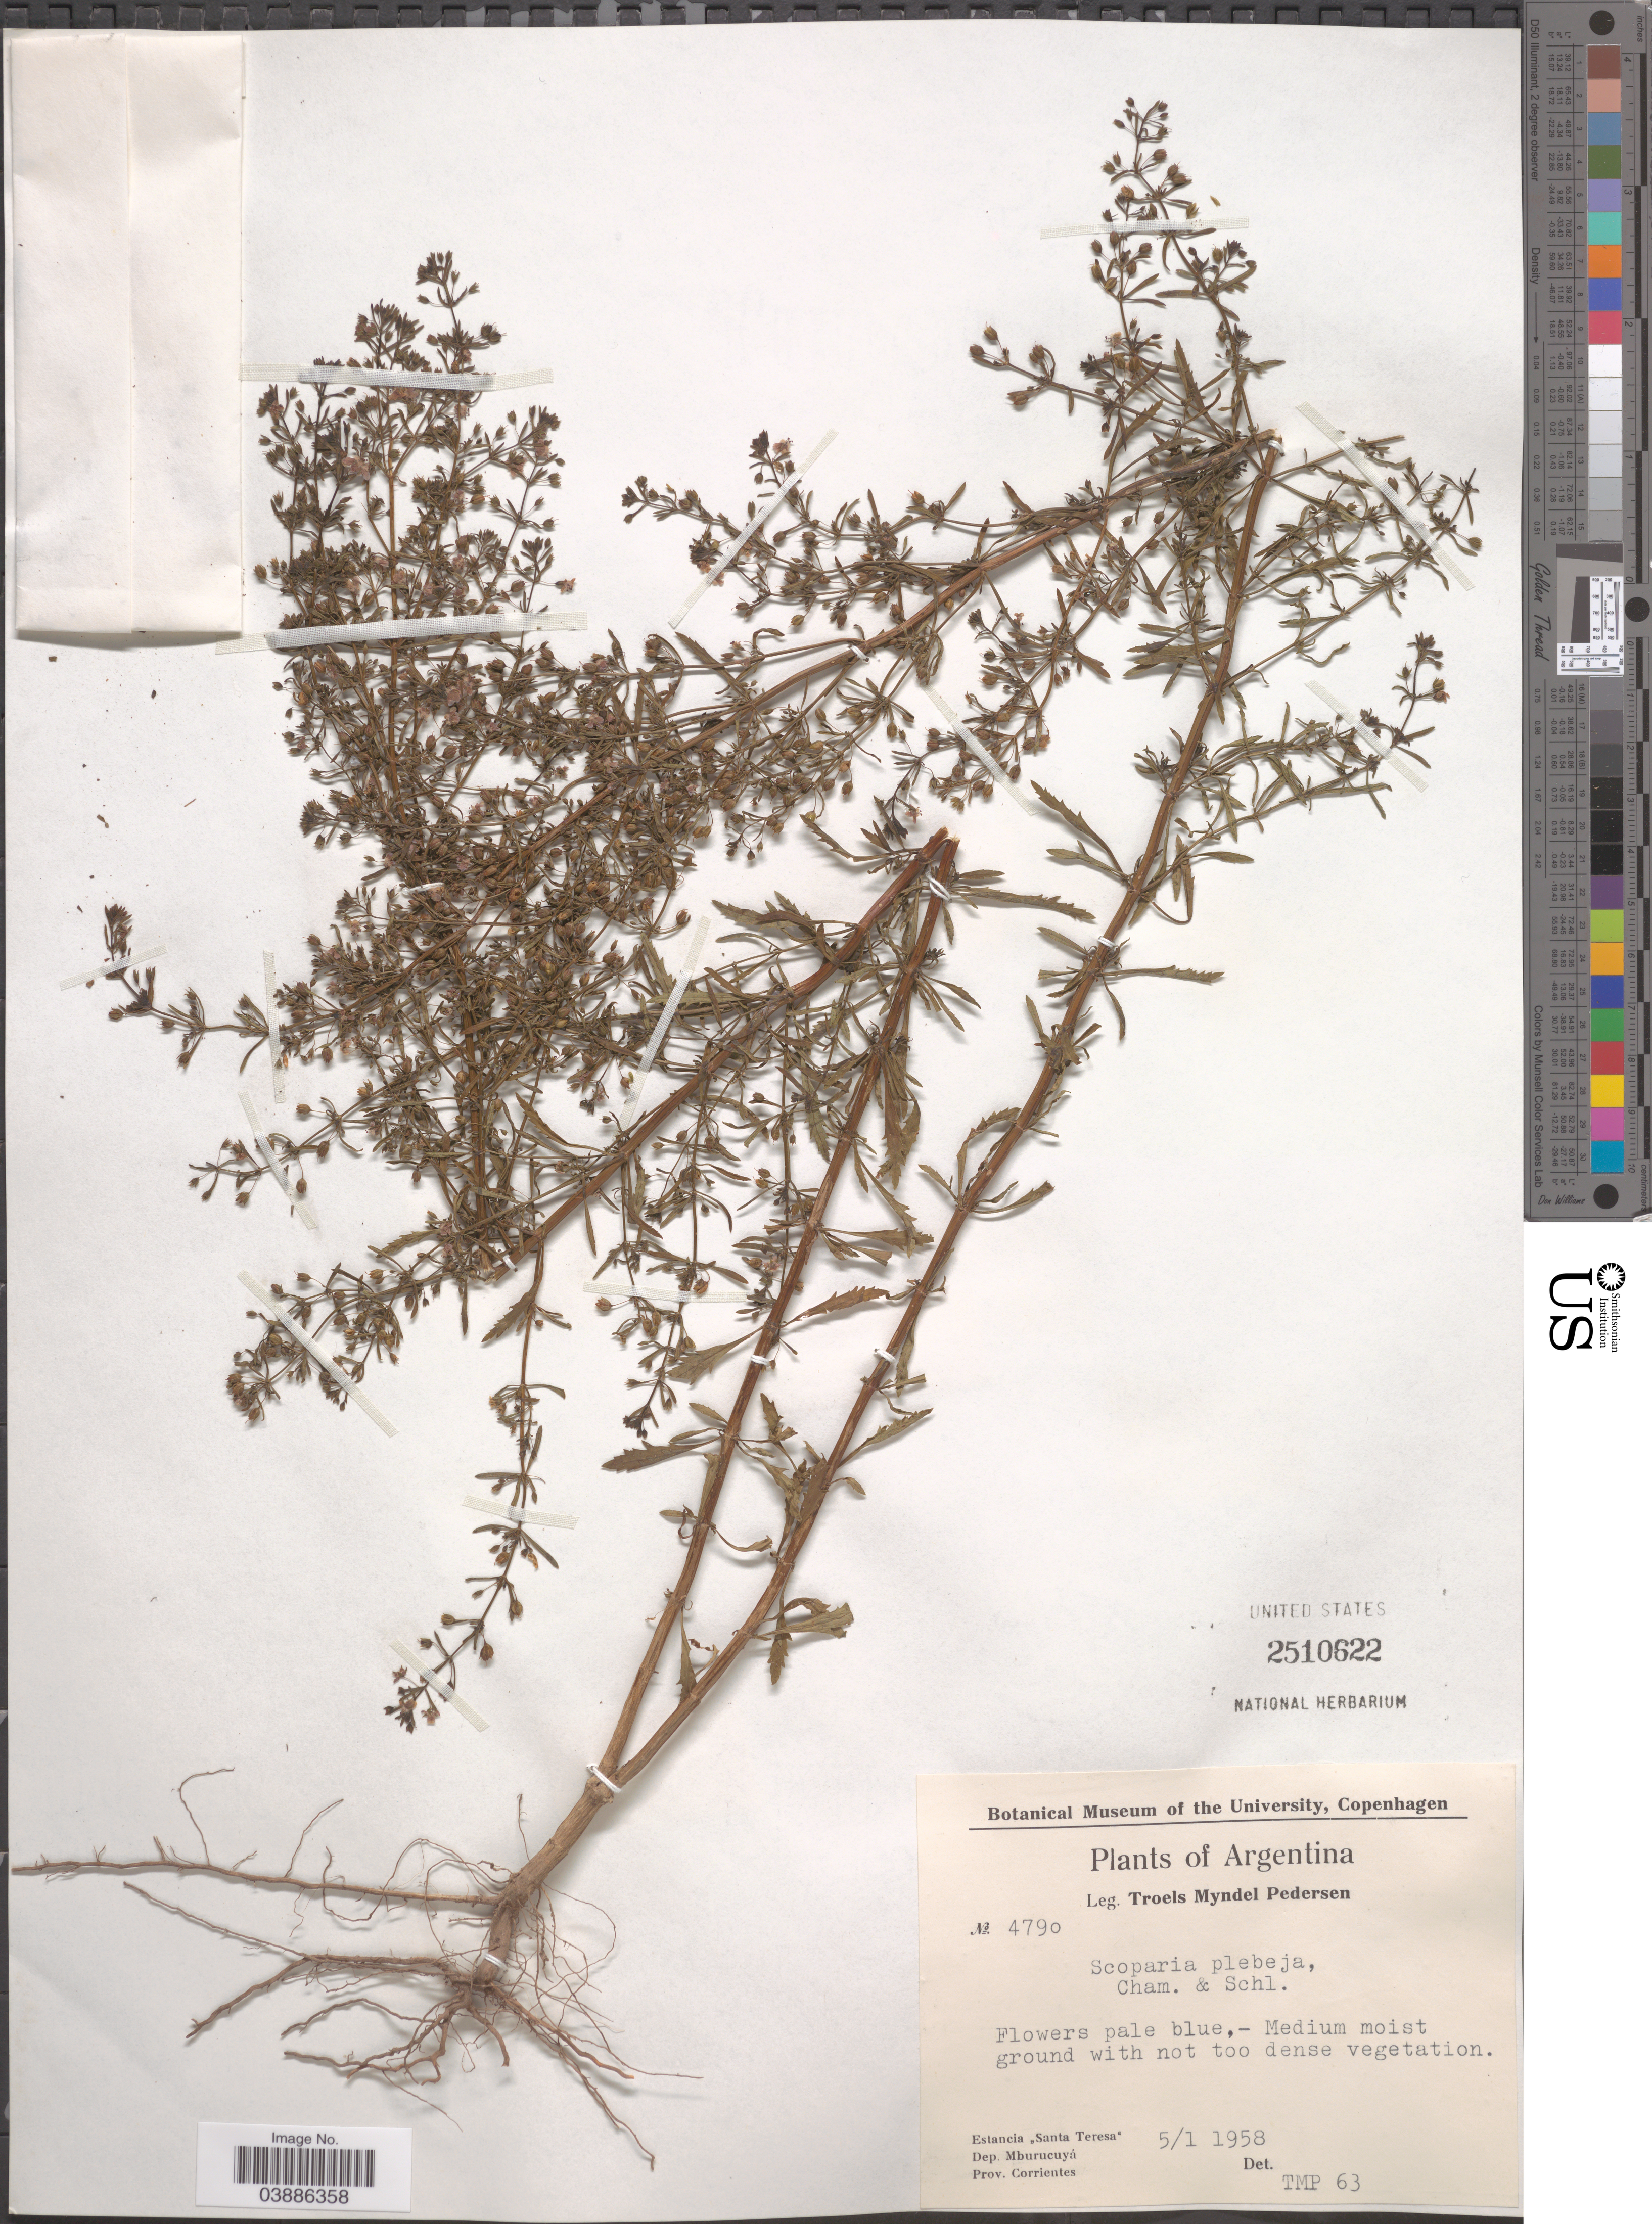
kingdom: Plantae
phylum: Tracheophyta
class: Magnoliopsida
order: Lamiales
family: Plantaginaceae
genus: Scoparia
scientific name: Scoparia plebeja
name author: Cham. & Schltdl.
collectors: T. Pederson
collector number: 4790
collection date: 1958-01-05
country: Argentina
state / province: Corrientes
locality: Estancia "Santa Teresa". Dep. Mburucuyá.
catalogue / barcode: US 2510622